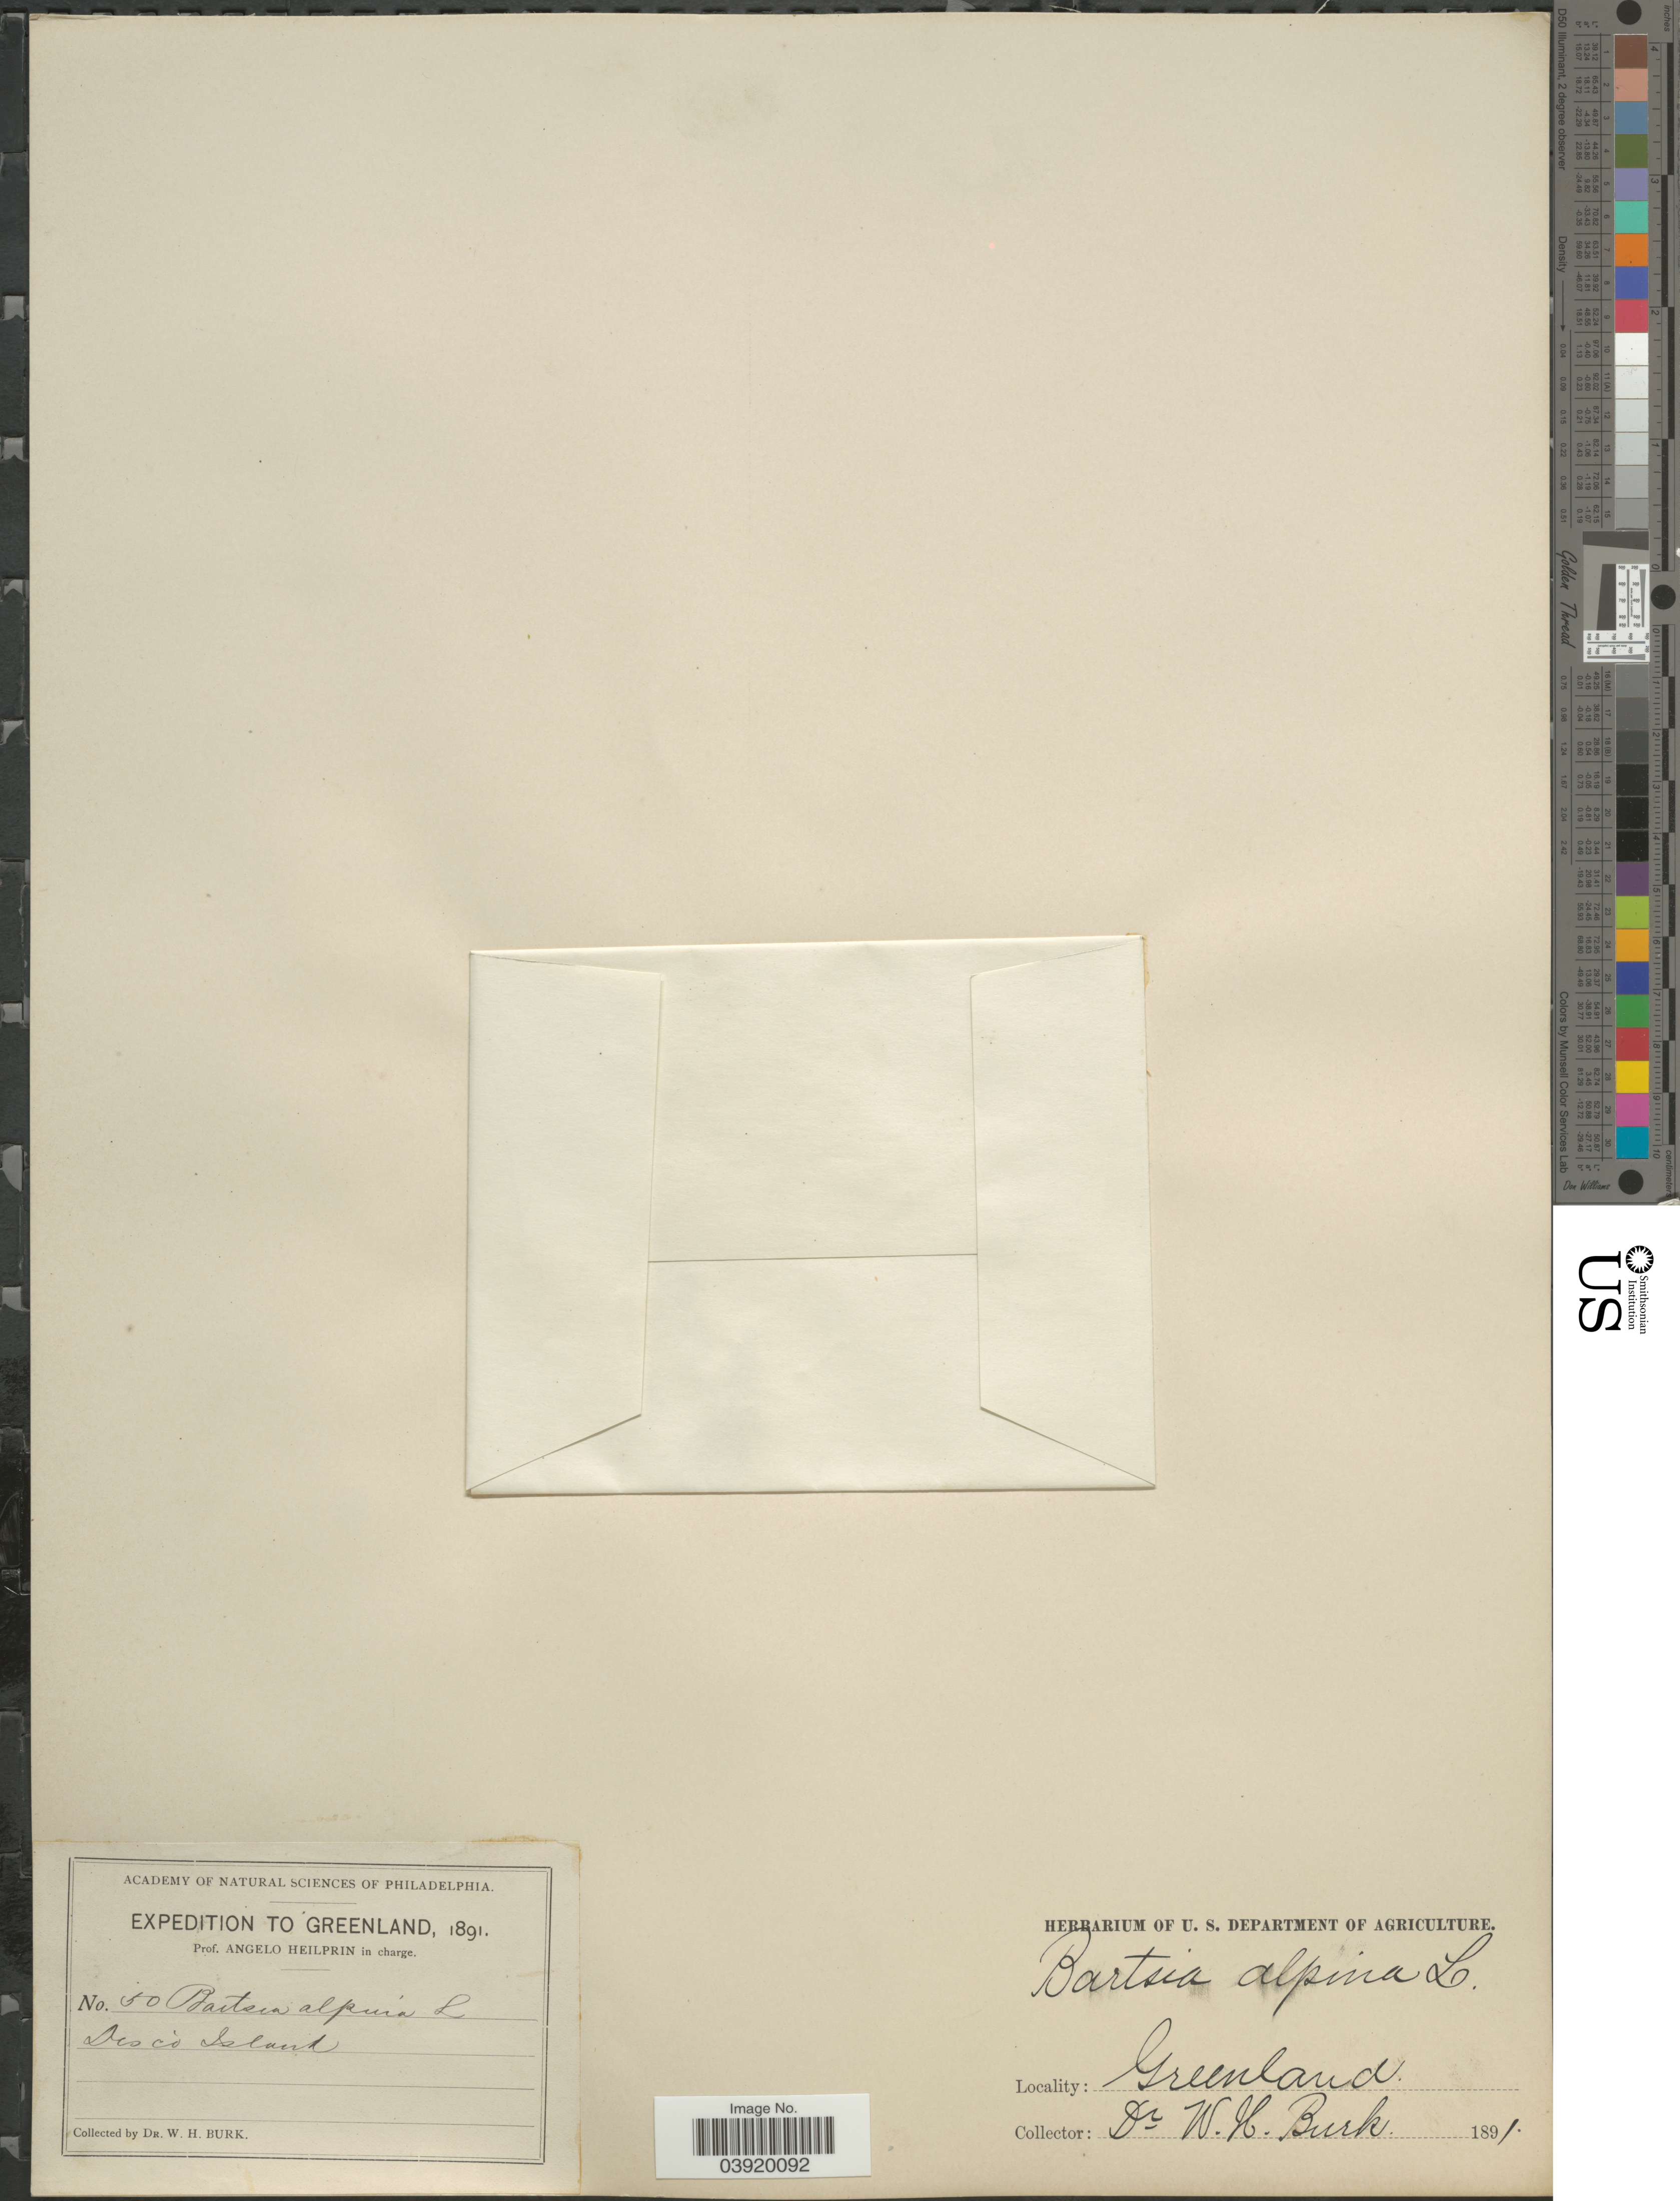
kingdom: Plantae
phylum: Tracheophyta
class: Magnoliopsida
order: Lamiales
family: Orobanchaceae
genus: Bartsia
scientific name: Bartsia alpina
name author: L.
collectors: W. Burk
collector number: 50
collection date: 1891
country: Greenland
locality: Disco Island.